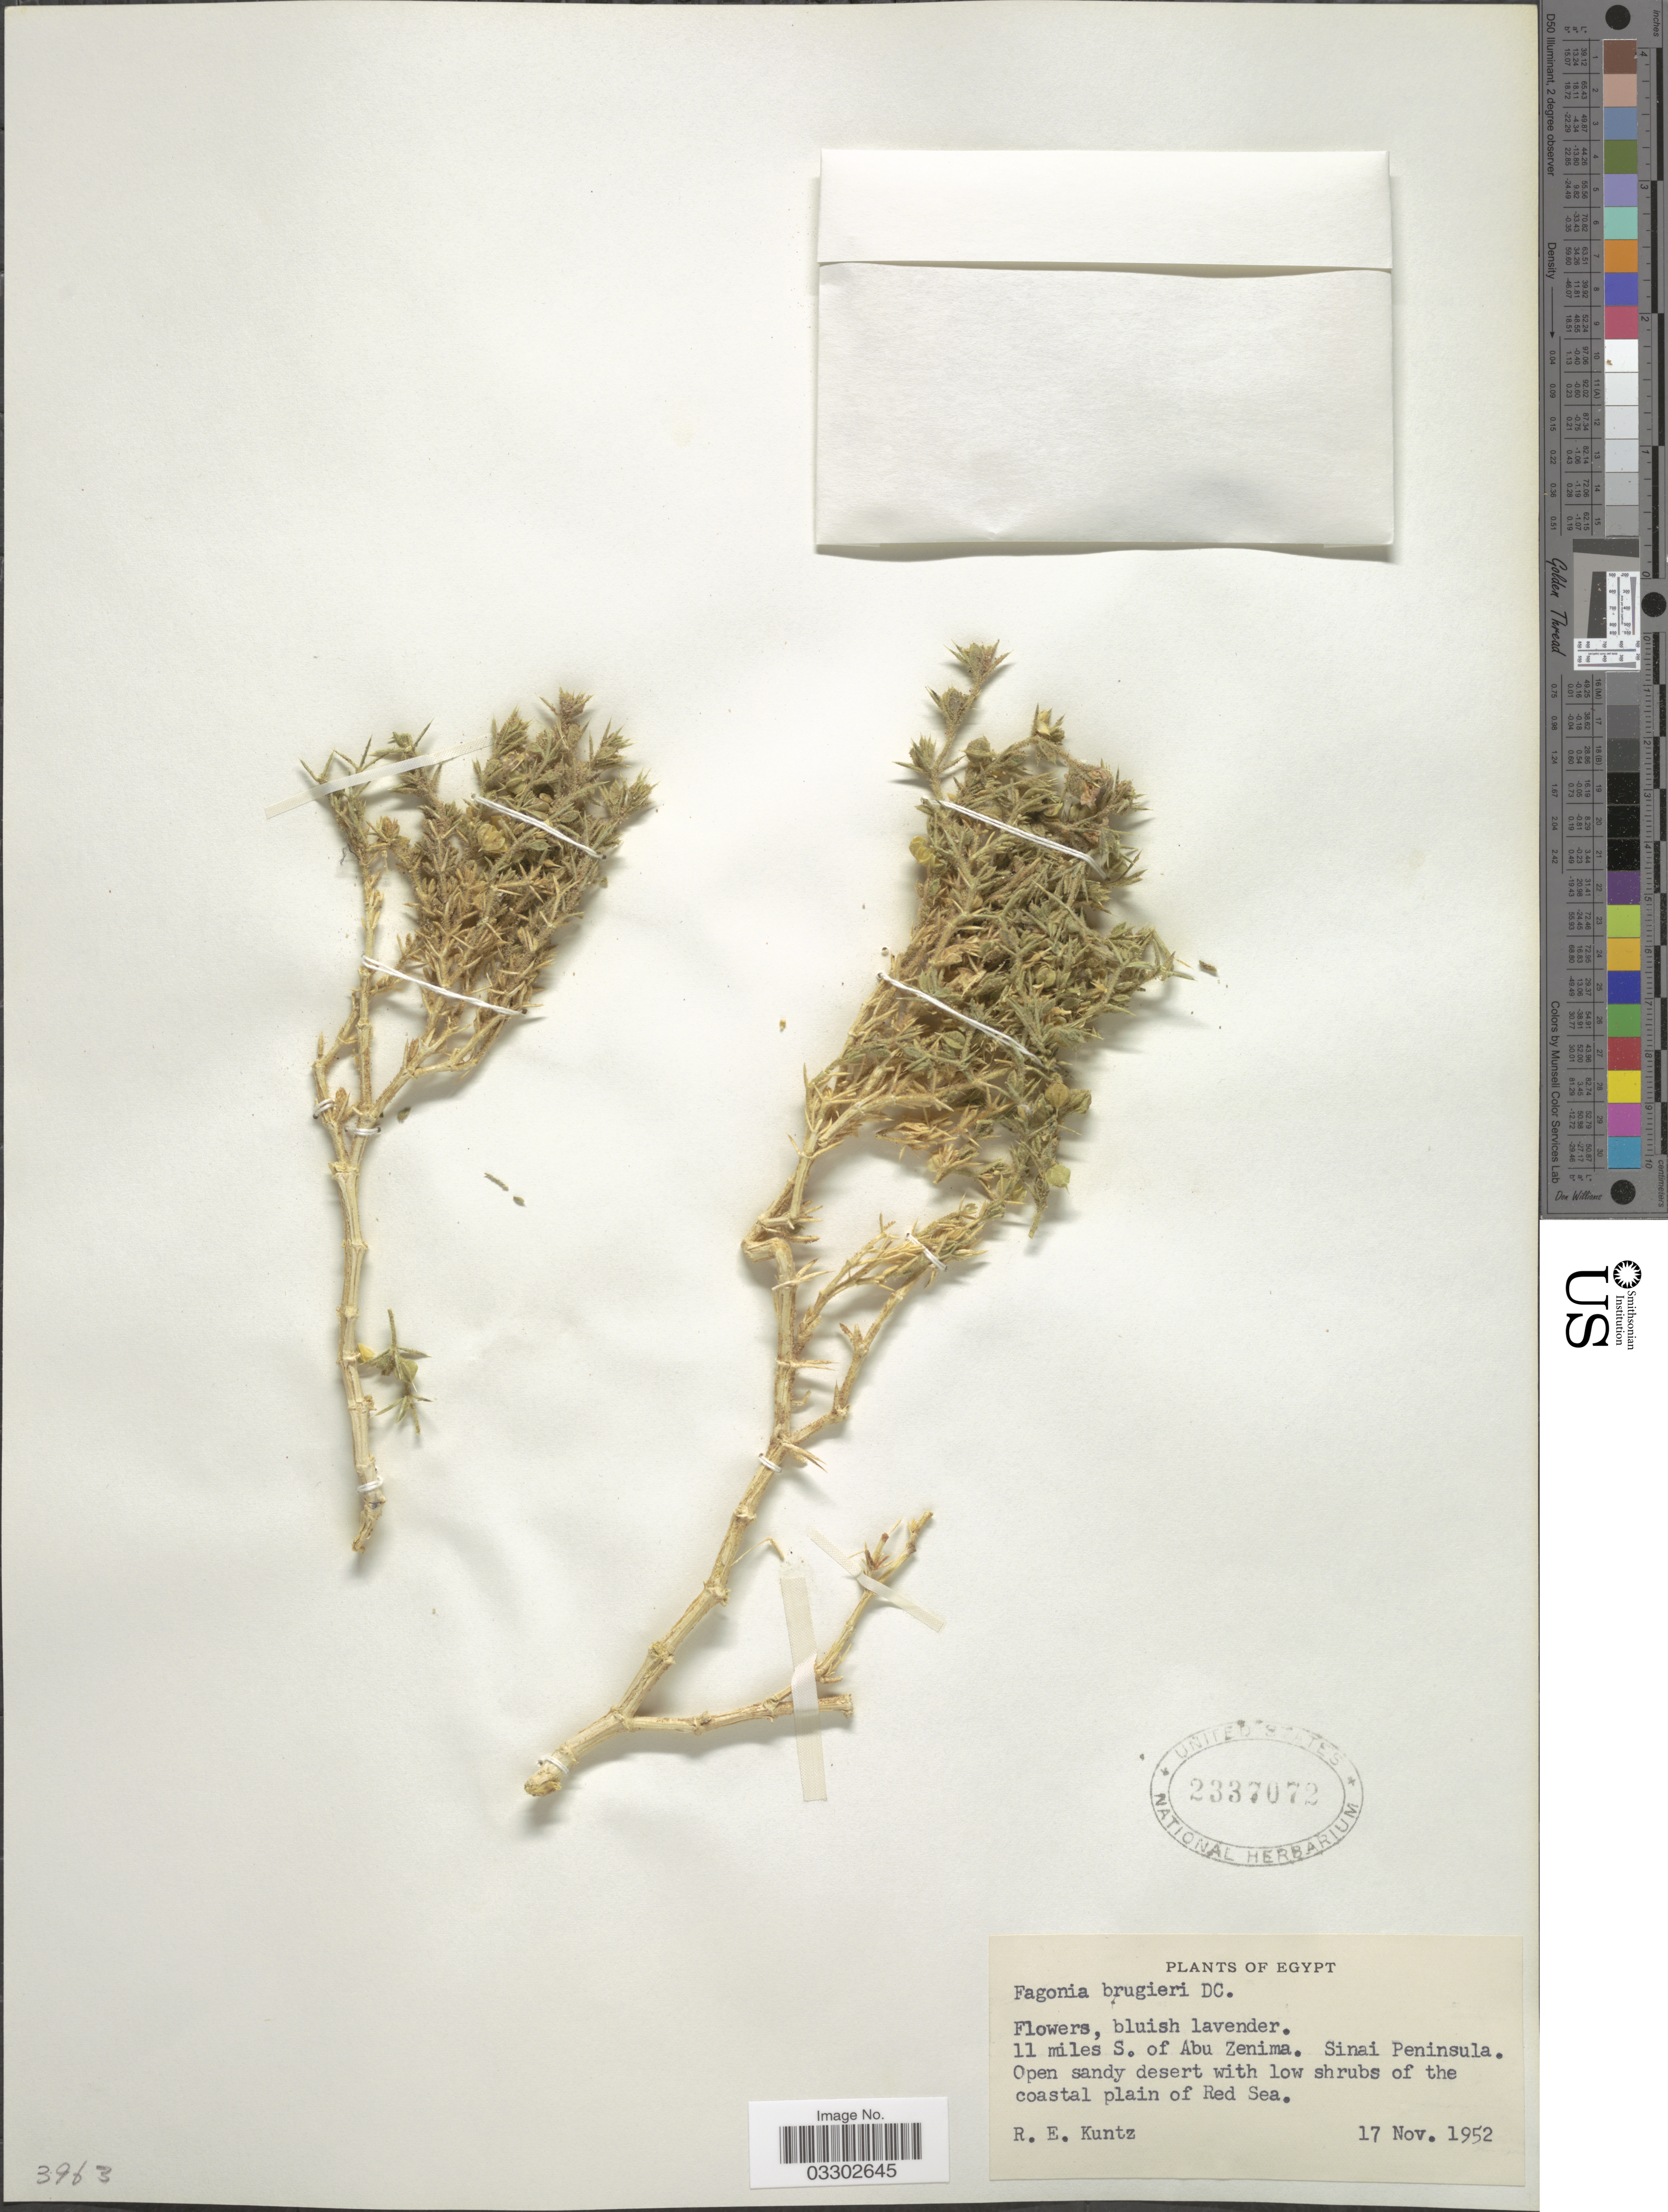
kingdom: Plantae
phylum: Tracheophyta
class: Magnoliopsida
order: Zygophyllales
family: Zygophyllaceae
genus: Fagonia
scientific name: Fagonia bruguieri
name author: DC.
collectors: R. E. Kuntz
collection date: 1952-11-17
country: Egypt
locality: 11 miles S. of Abu Zenima. Sinai Peninsula.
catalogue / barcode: US 2337072